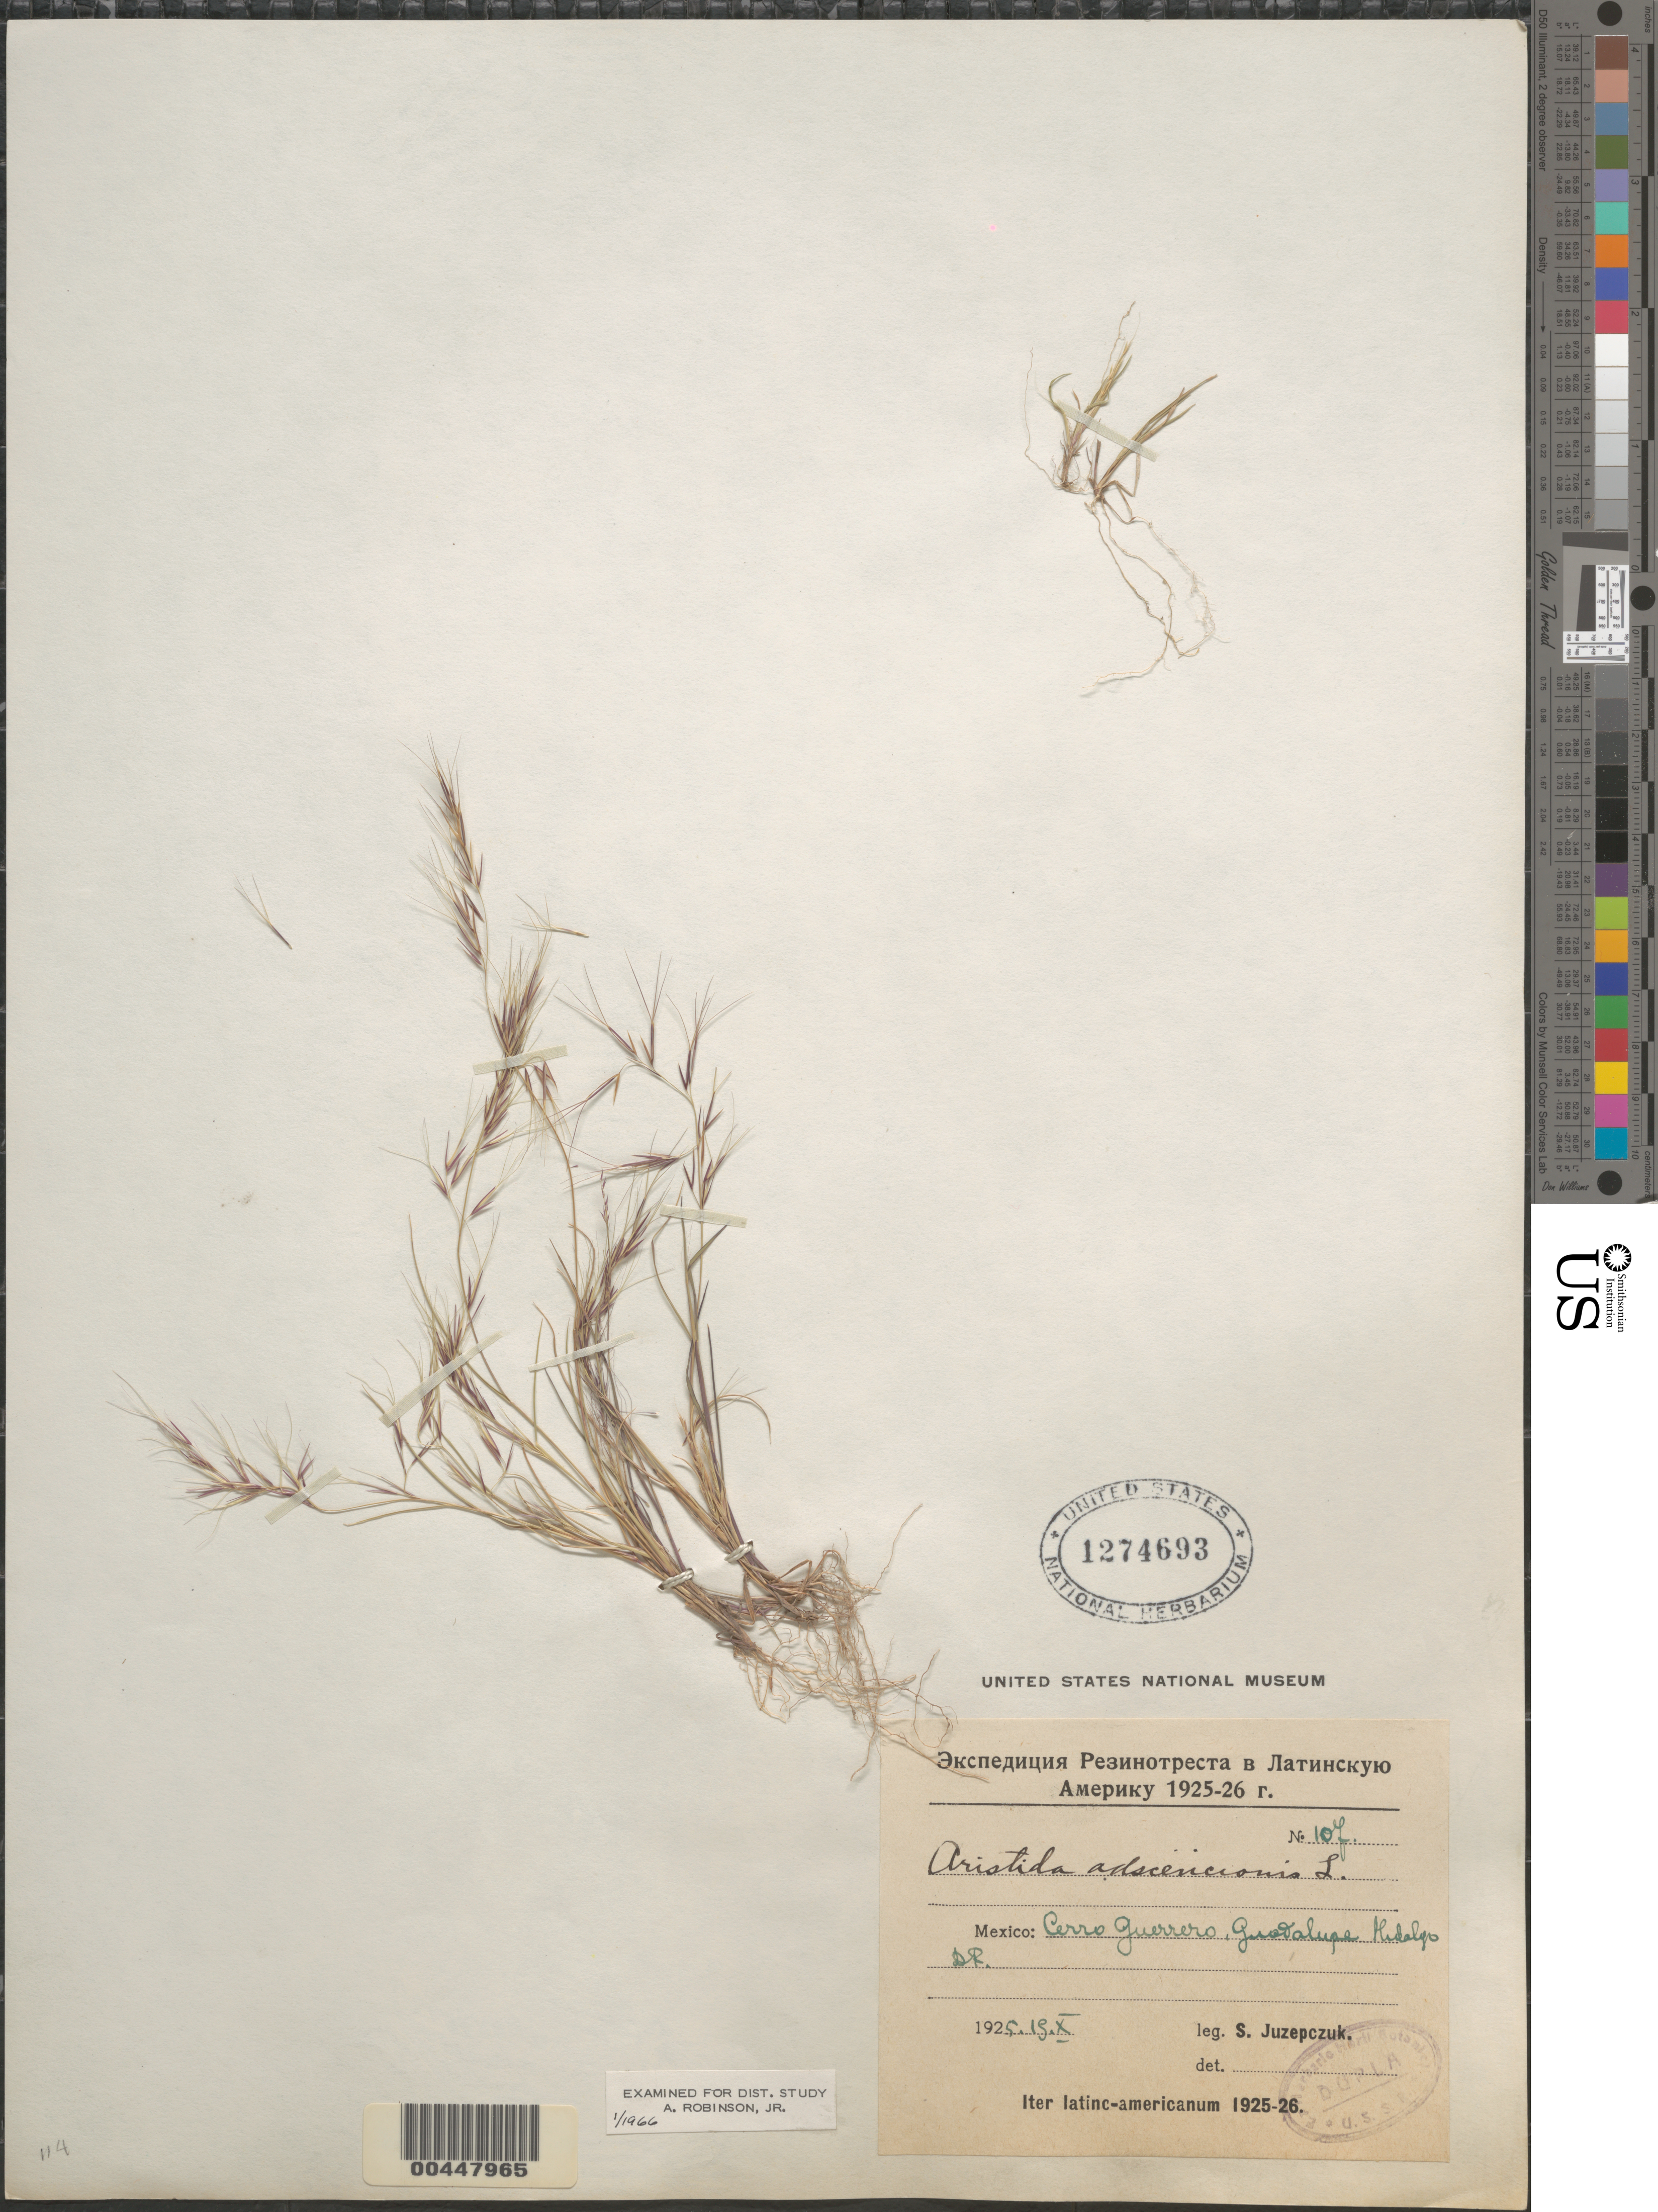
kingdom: Plantae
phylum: Tracheophyta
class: Liliopsida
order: Poales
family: Poaceae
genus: Aristida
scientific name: Aristida adscensionis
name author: L.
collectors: S. V. Juzepczuk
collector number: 10f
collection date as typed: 19 Oct 1925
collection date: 1925-10-19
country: Mexico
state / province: Hidalgo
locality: Cerro Guerrero, Guadalupe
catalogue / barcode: US 1274693